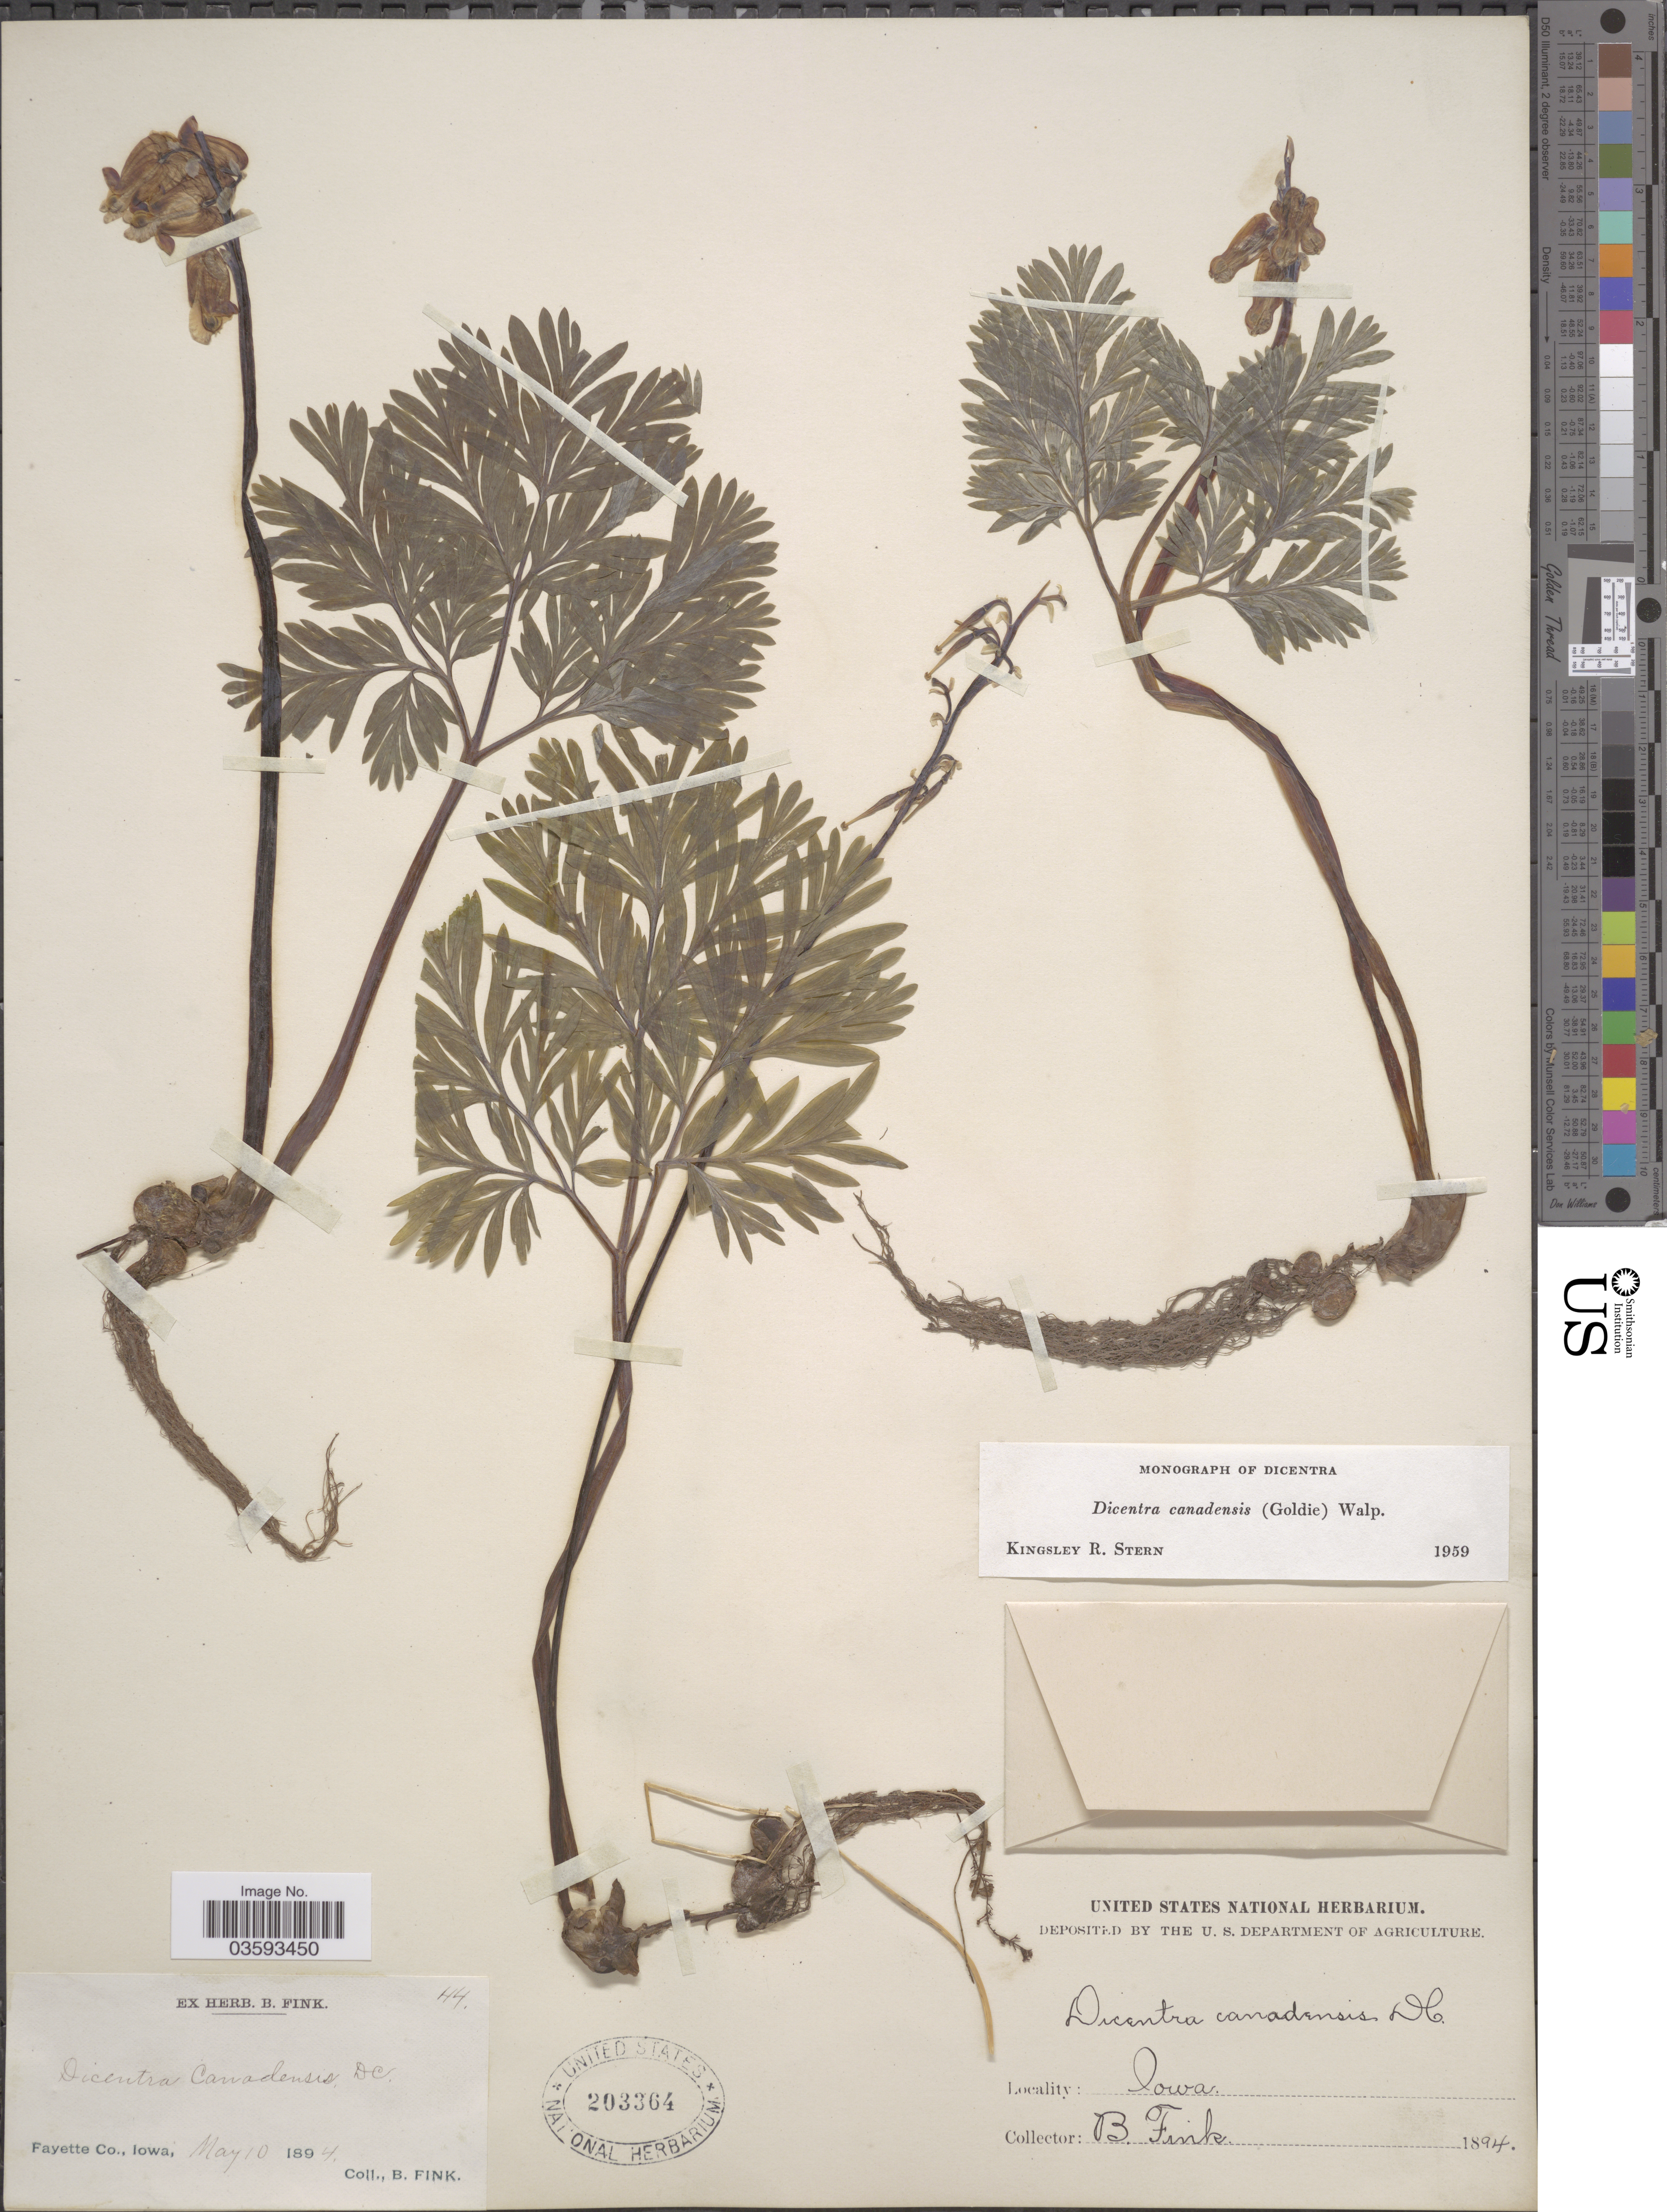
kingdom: Plantae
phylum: Tracheophyta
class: Magnoliopsida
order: Ranunculales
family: Papaveraceae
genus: Dicentra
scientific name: Dicentra canadensis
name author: (Goldie) Walp.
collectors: B. Fink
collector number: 44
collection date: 1894-05-10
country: United States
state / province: Iowa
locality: Fayette Co.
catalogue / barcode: US 203364